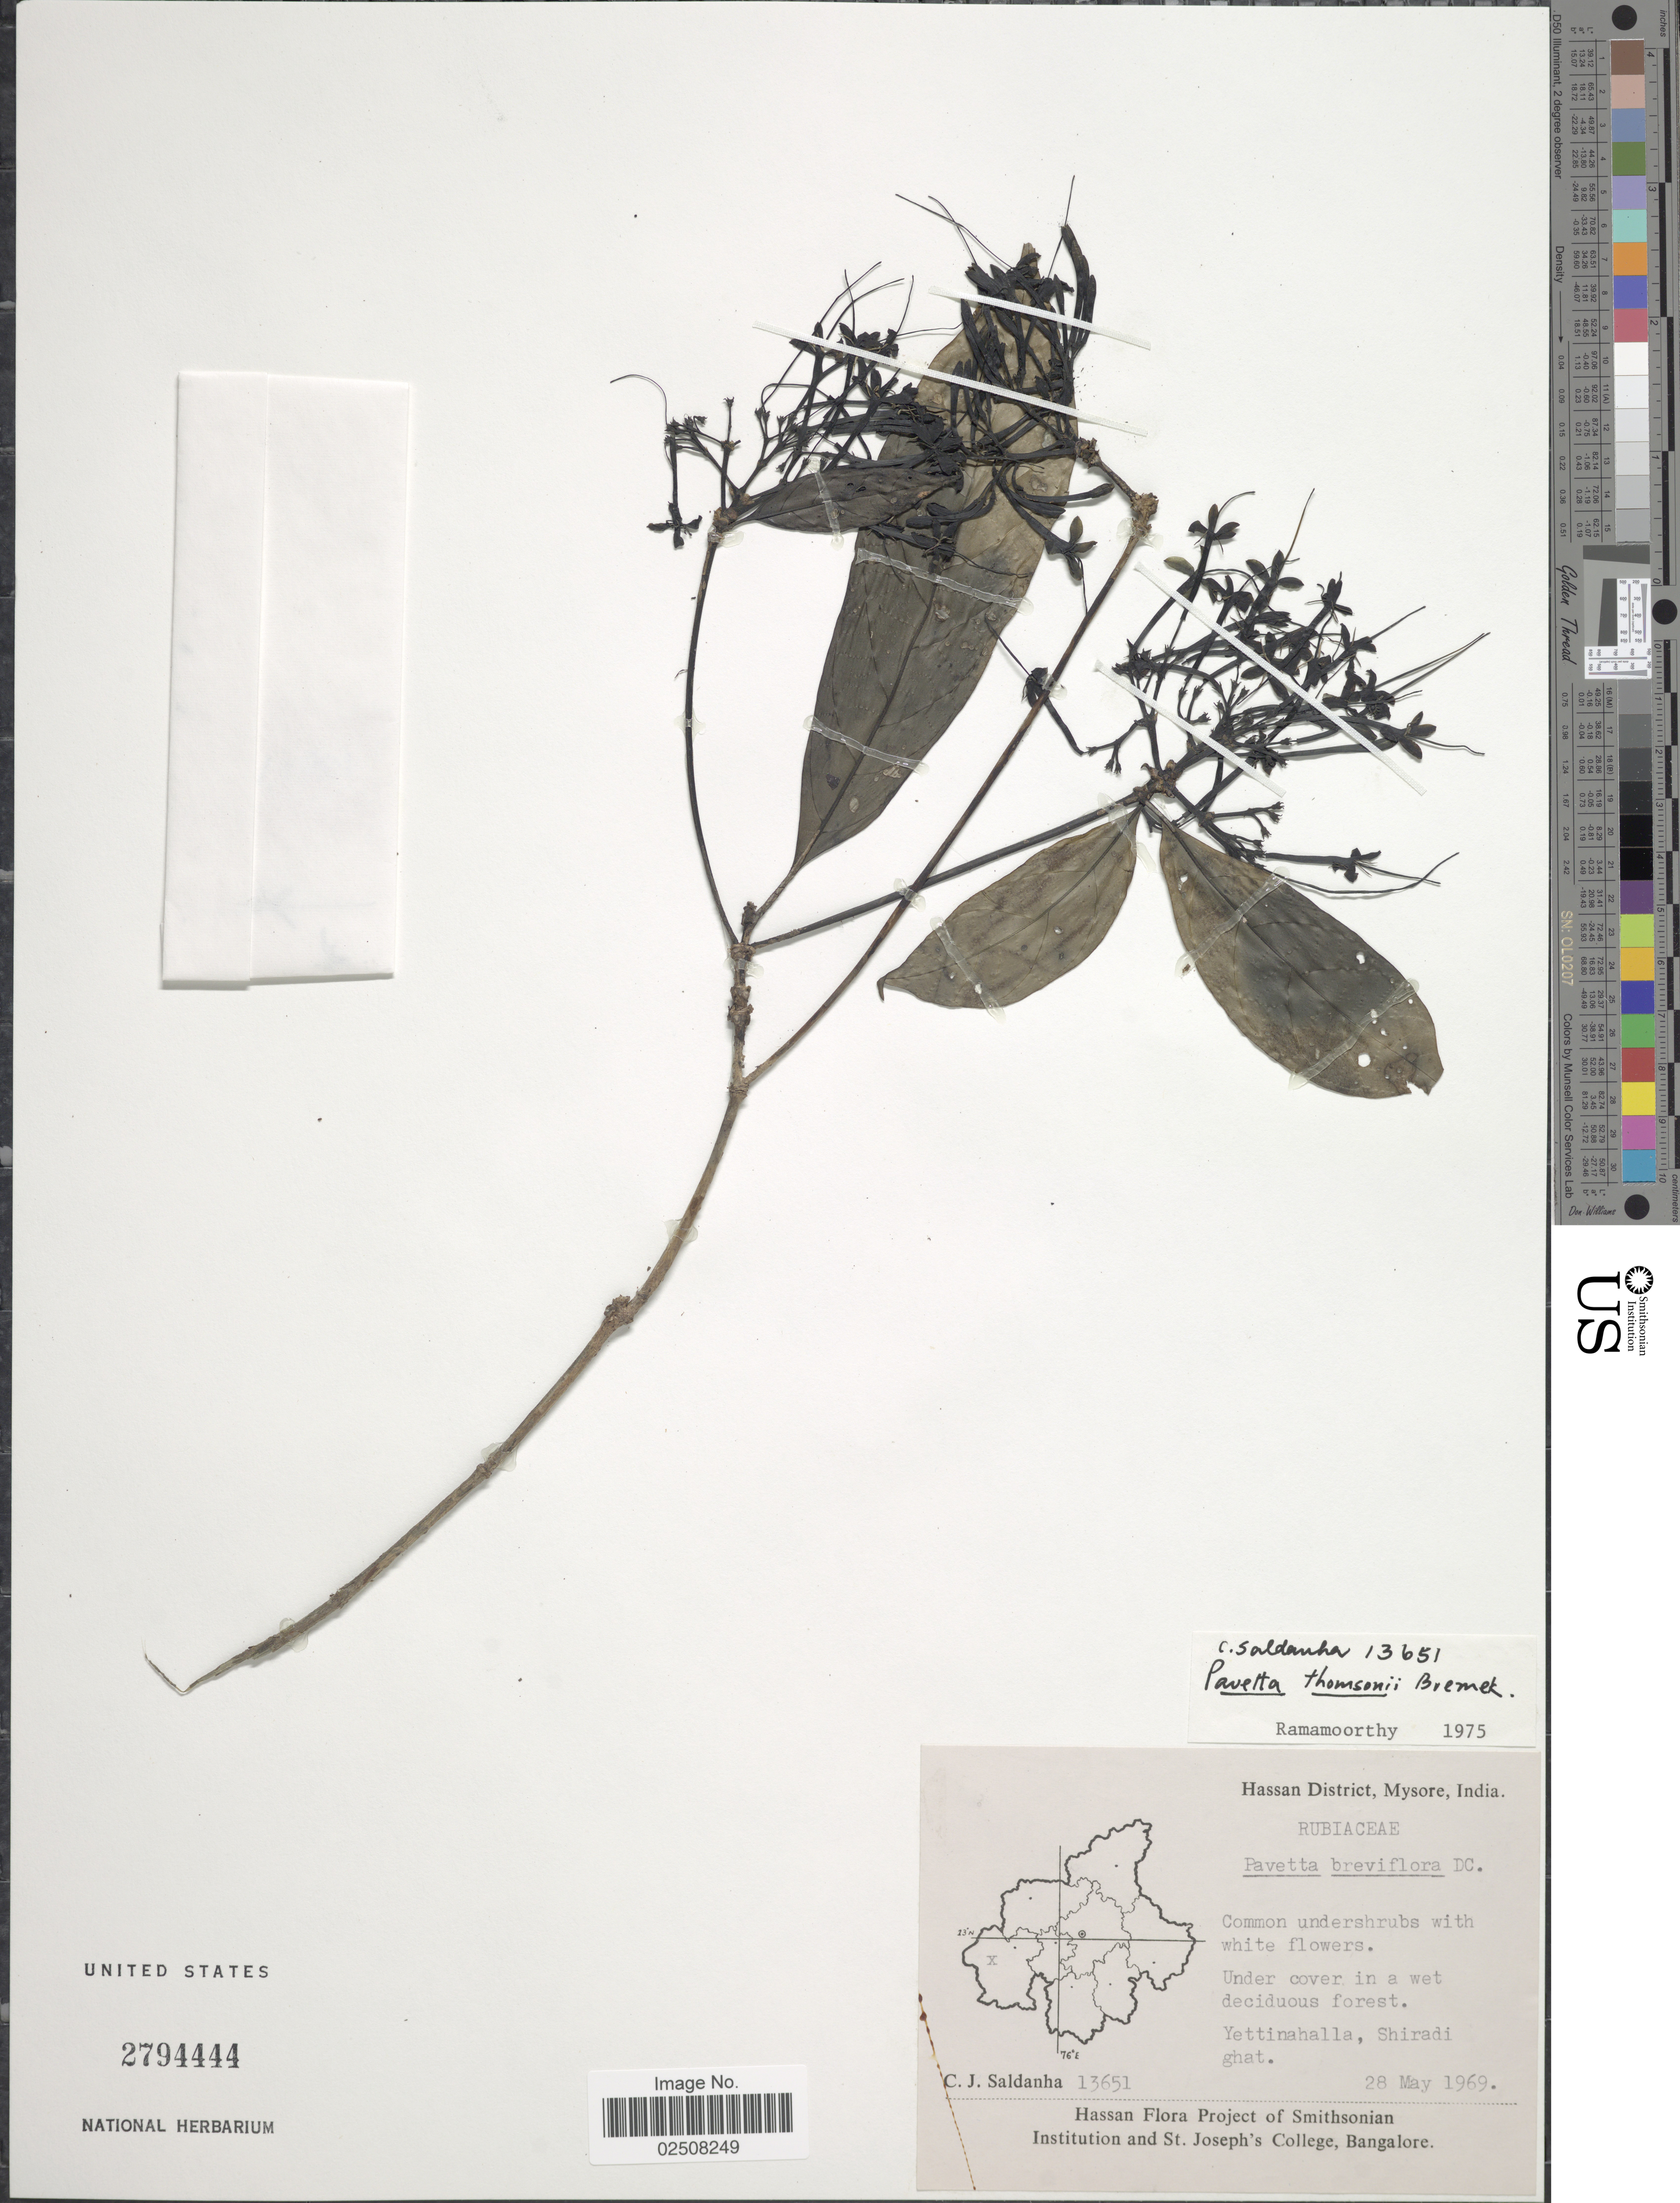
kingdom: Plantae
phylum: Tracheophyta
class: Magnoliopsida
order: Gentianales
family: Rubiaceae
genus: Pavetta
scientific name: Pavetta thomsonii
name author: Bremek.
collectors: C. J. Saldanha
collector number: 13651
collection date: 1969-05-28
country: India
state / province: Karnataka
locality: Hassan District, Mysore, Under cover in a wet deciduous forest, Yettinahalla, Shiradi ghat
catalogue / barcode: US 2794444